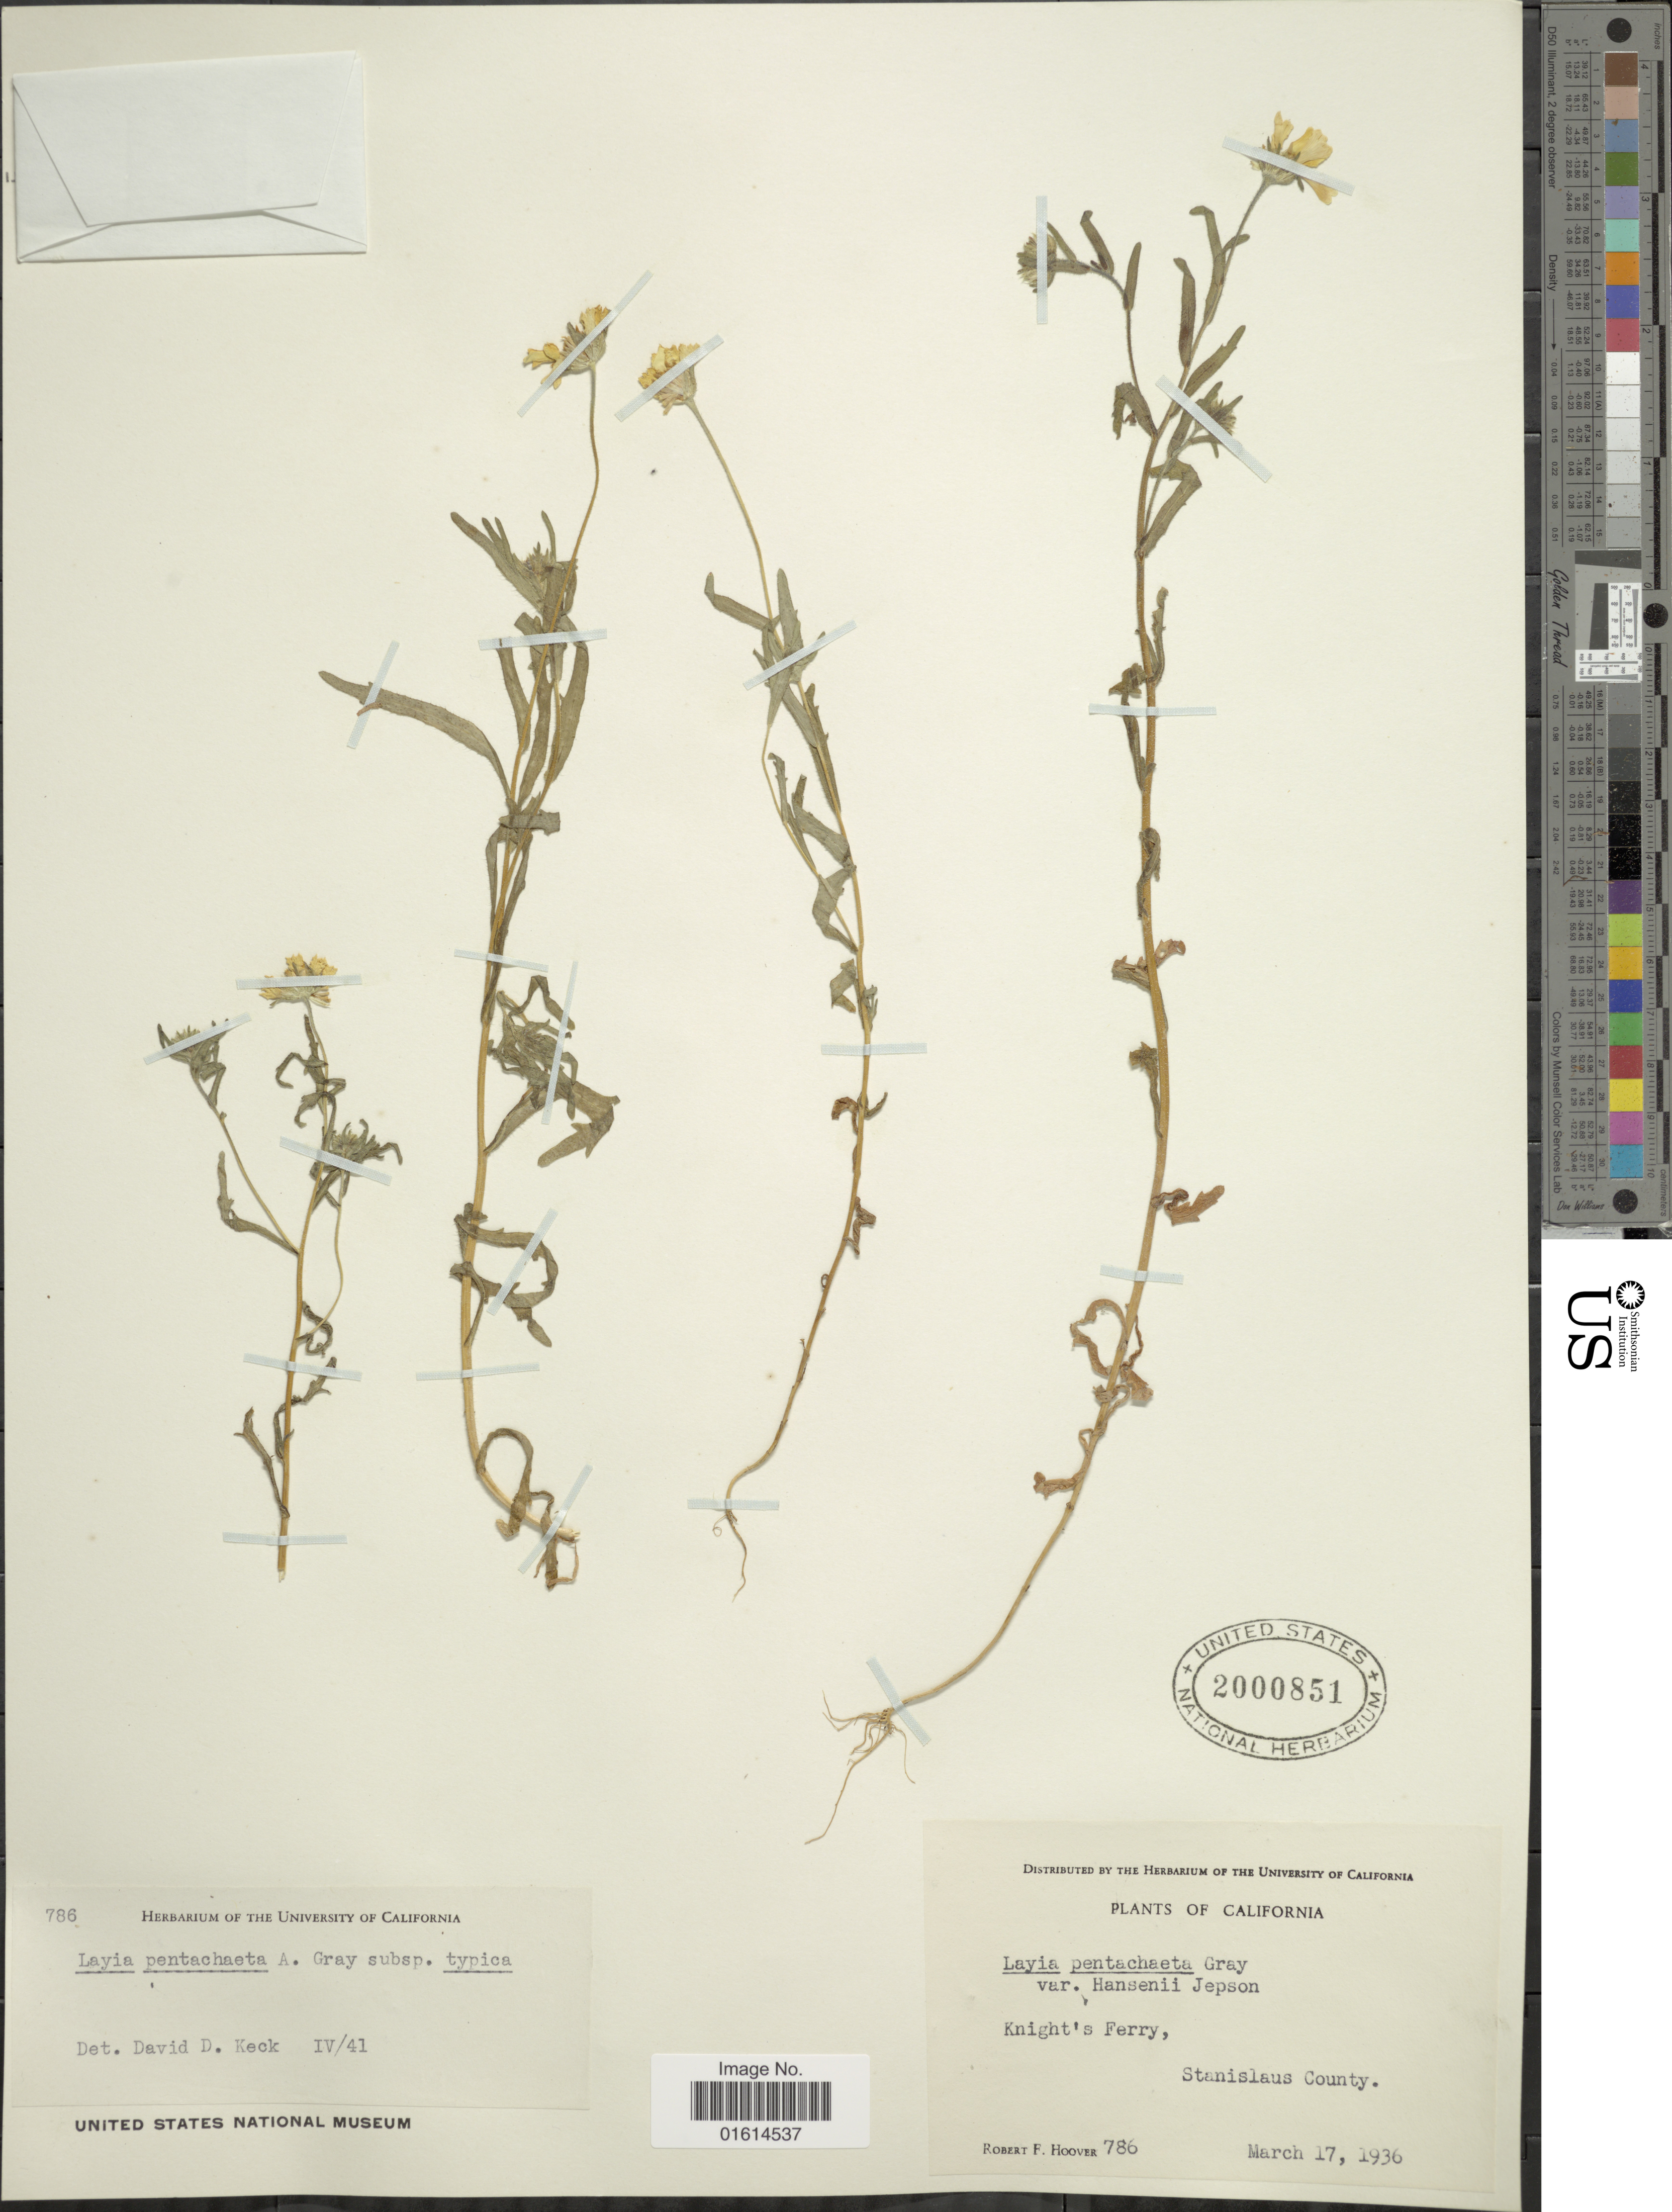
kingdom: Plantae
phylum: Tracheophyta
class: Magnoliopsida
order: Asterales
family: Asteraceae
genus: Layia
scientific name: Layia pentachaeta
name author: A. Gray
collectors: R. F. Hoover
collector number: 786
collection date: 1936-03-17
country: United States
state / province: California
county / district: Stanislaus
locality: Knight's Ferry, Stanislaus County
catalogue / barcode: US 2000851